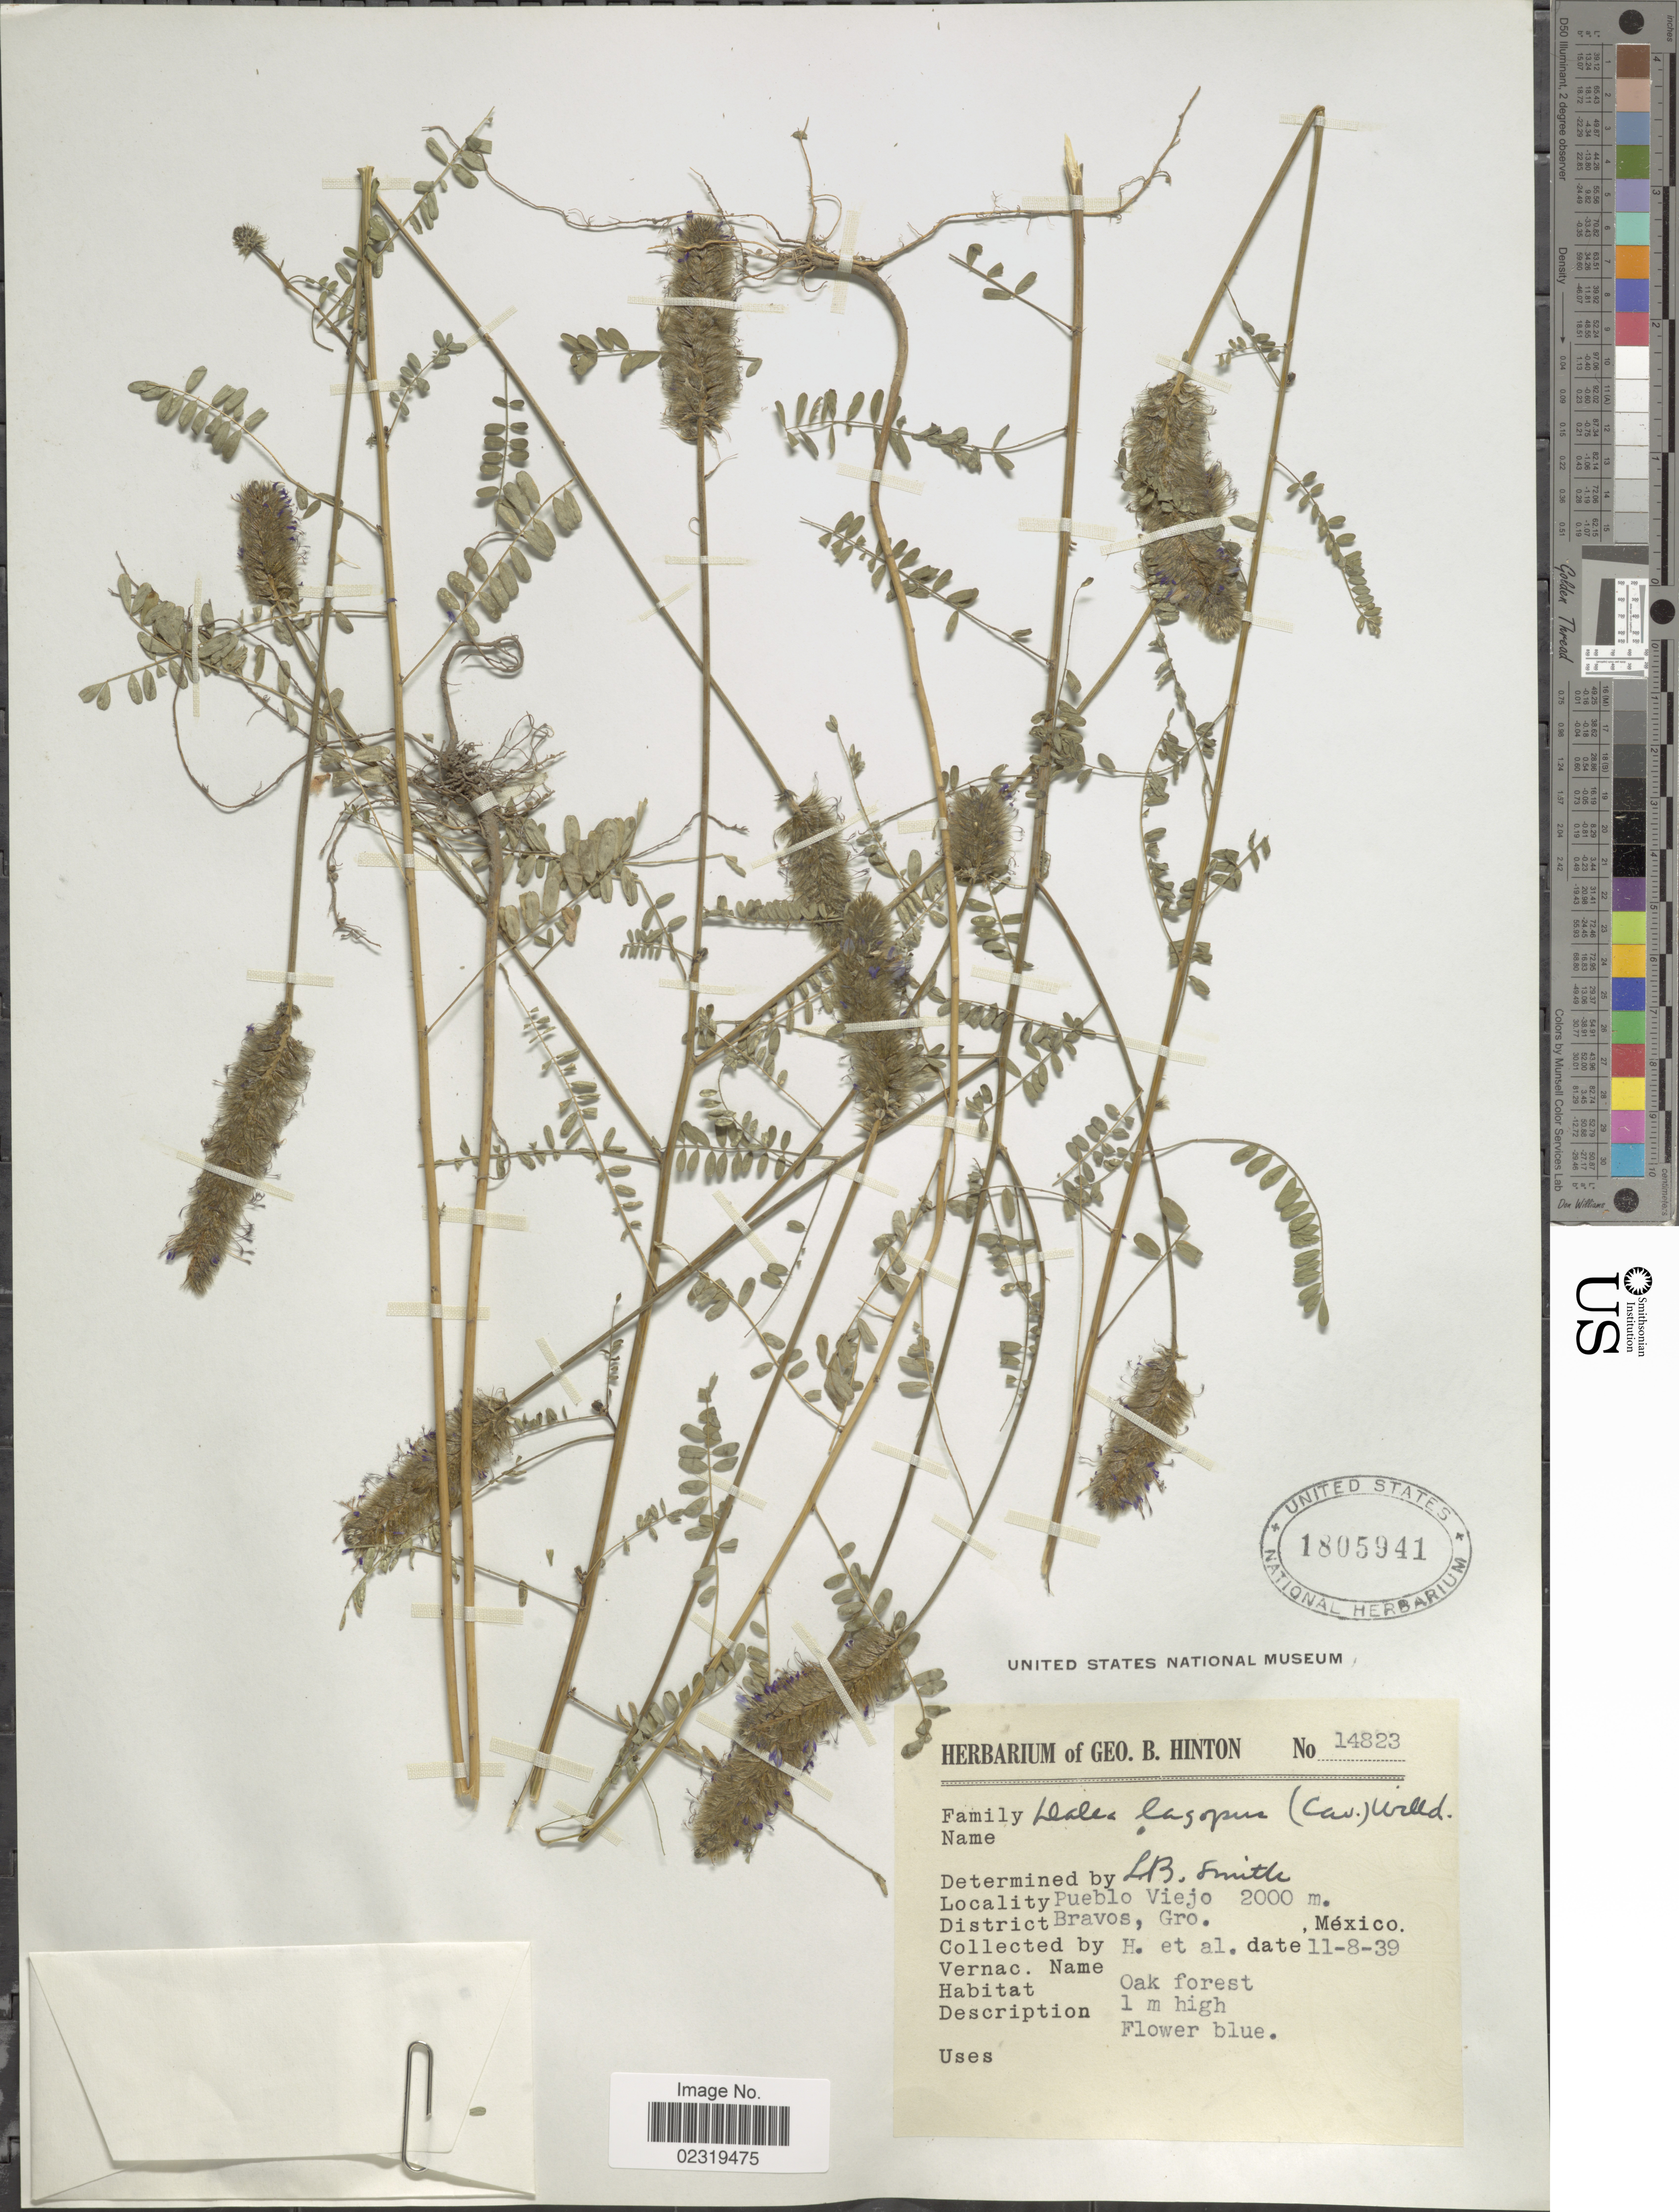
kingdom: Plantae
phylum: Tracheophyta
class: Magnoliopsida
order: Fabales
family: Fabaceae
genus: Dalea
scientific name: Dalea leporina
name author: (Aiton) Bullock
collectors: G. B. Hinton & et al.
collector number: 14823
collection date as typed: Transcribed d/m/y: 8/11/39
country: Mexico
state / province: Guerrero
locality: Pueblo Viejo, District Bravos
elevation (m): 2000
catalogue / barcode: US 1805941